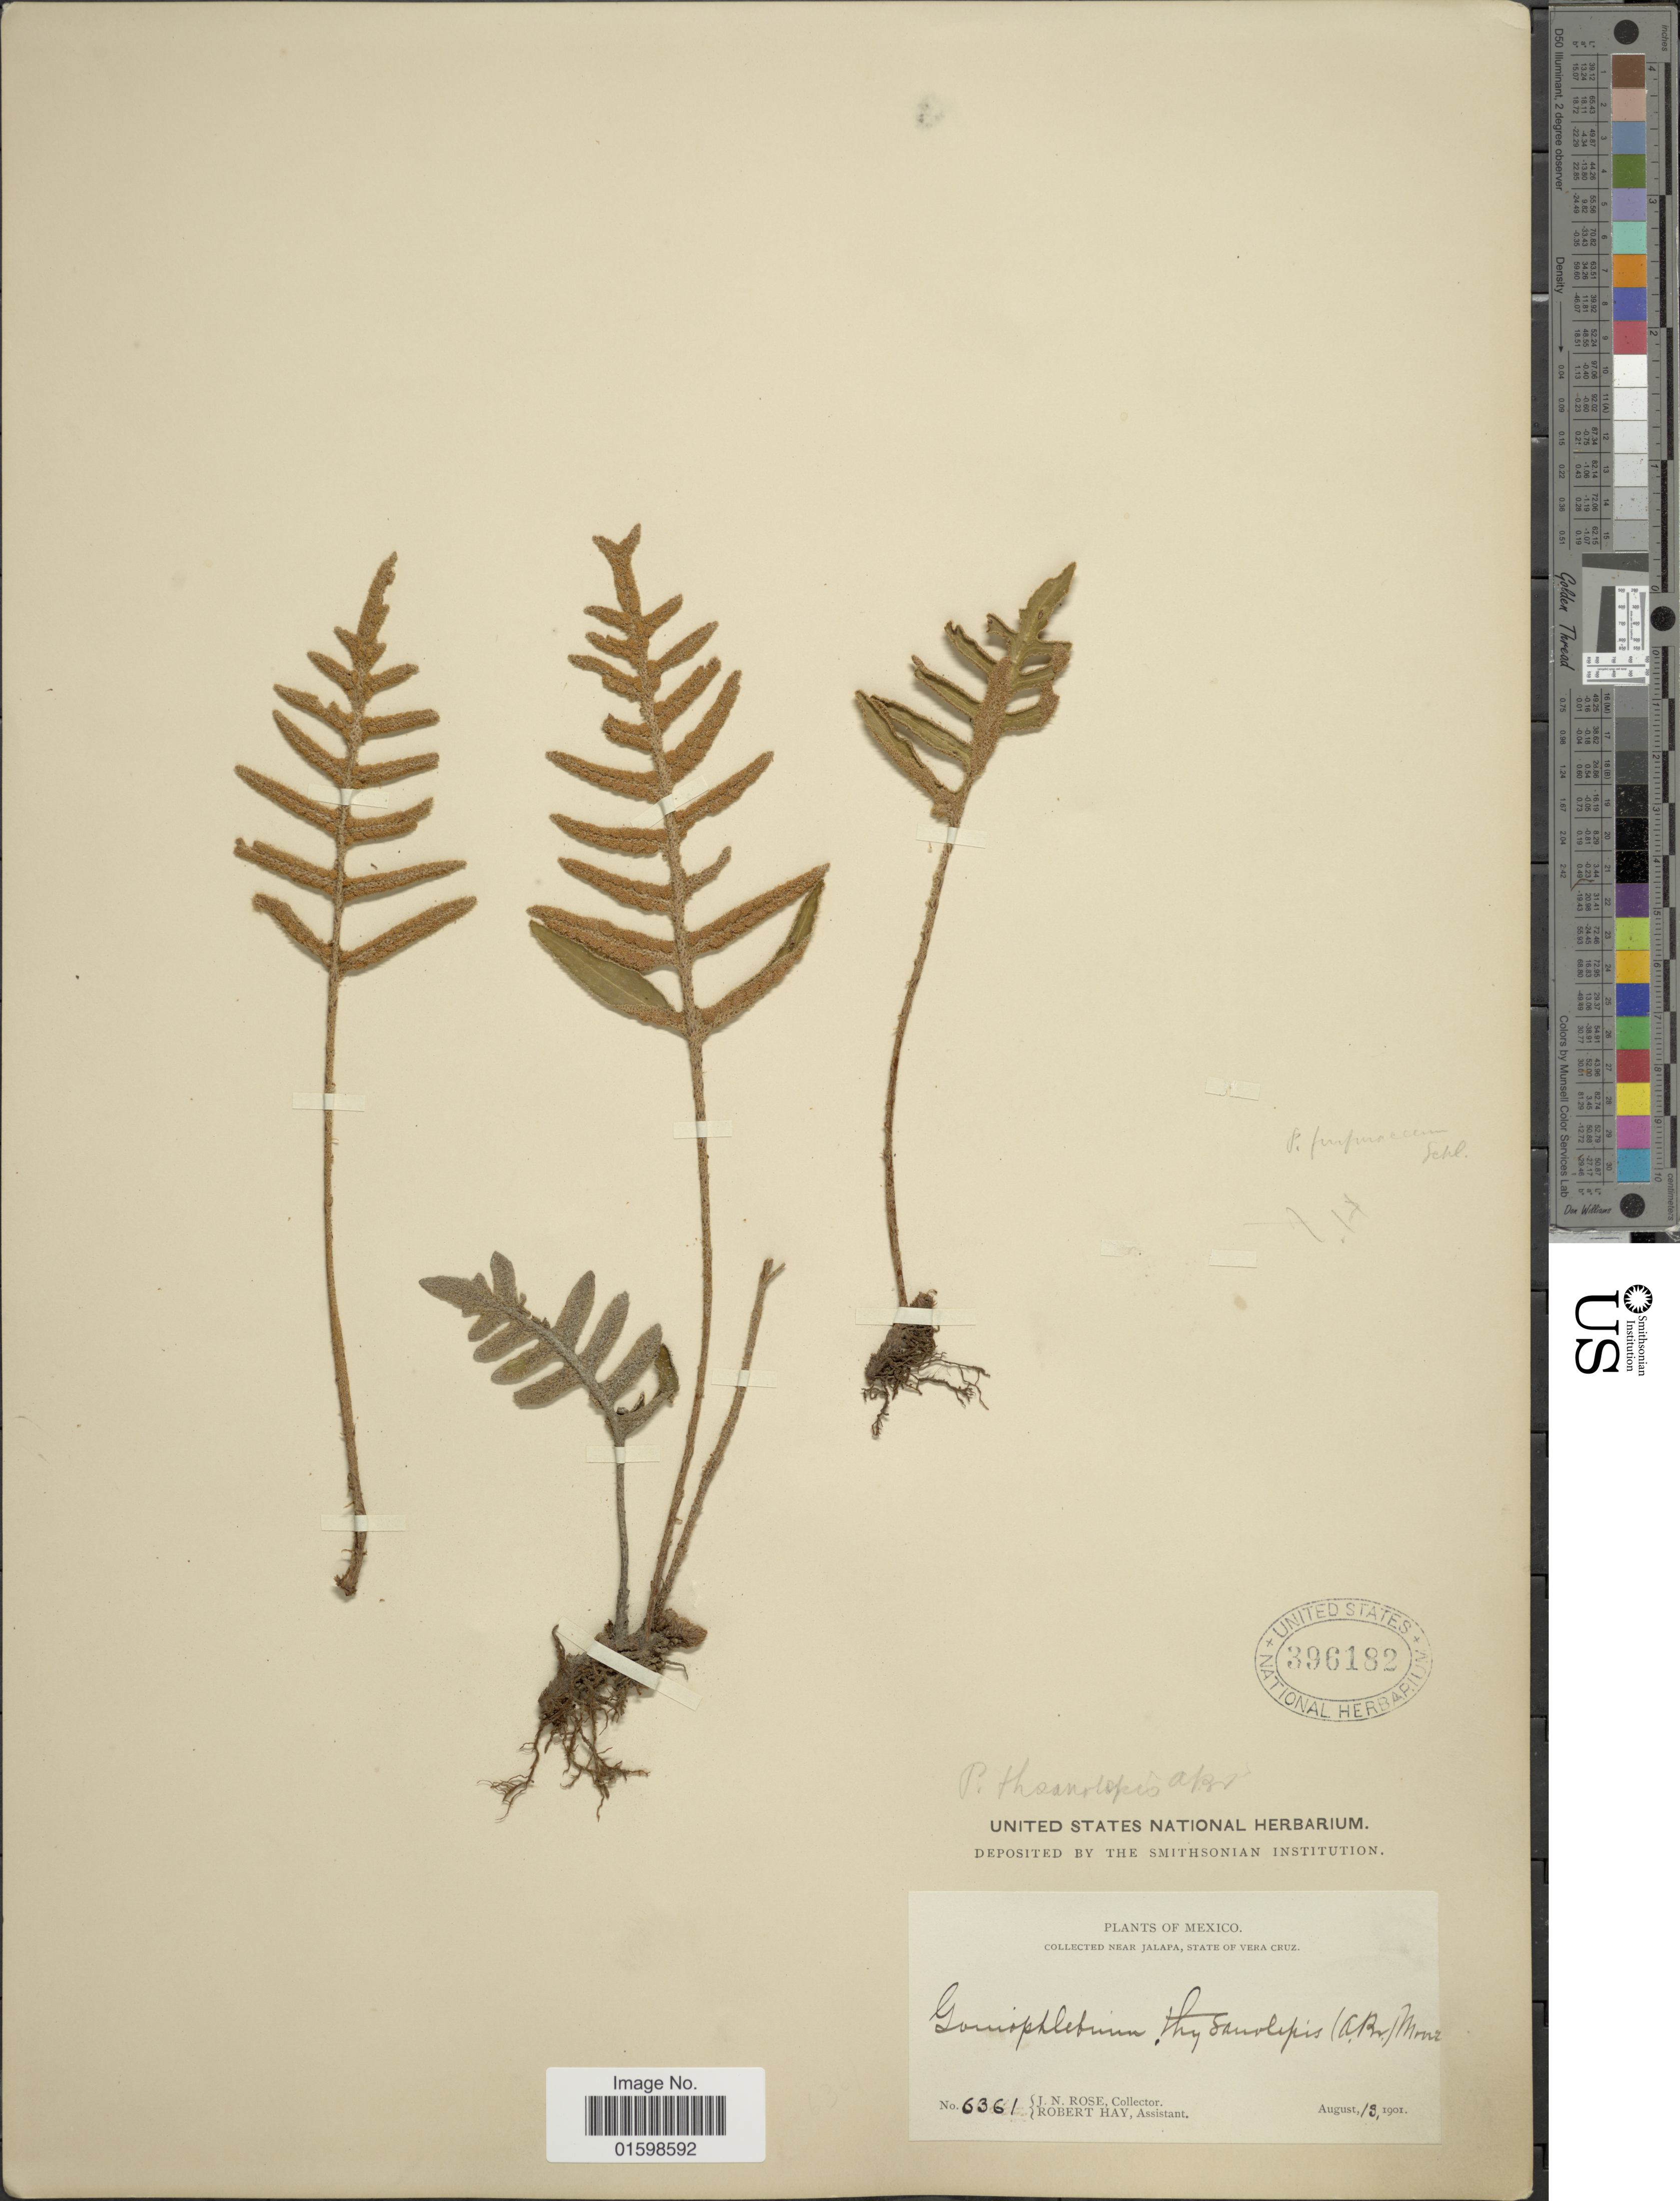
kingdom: Plantae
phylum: Tracheophyta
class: Polypodiopsida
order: Polypodiales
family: Polypodiaceae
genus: Pleopeltis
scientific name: Pleopeltis thyssanolepis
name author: (A. Braun ex Klotzsch) E.G. Andrews & Windham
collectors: J. N. Rose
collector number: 6361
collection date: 1901-08-13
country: Mexico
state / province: Veracruz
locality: Near Jalapa, state of Vera Cruz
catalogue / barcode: US 396182